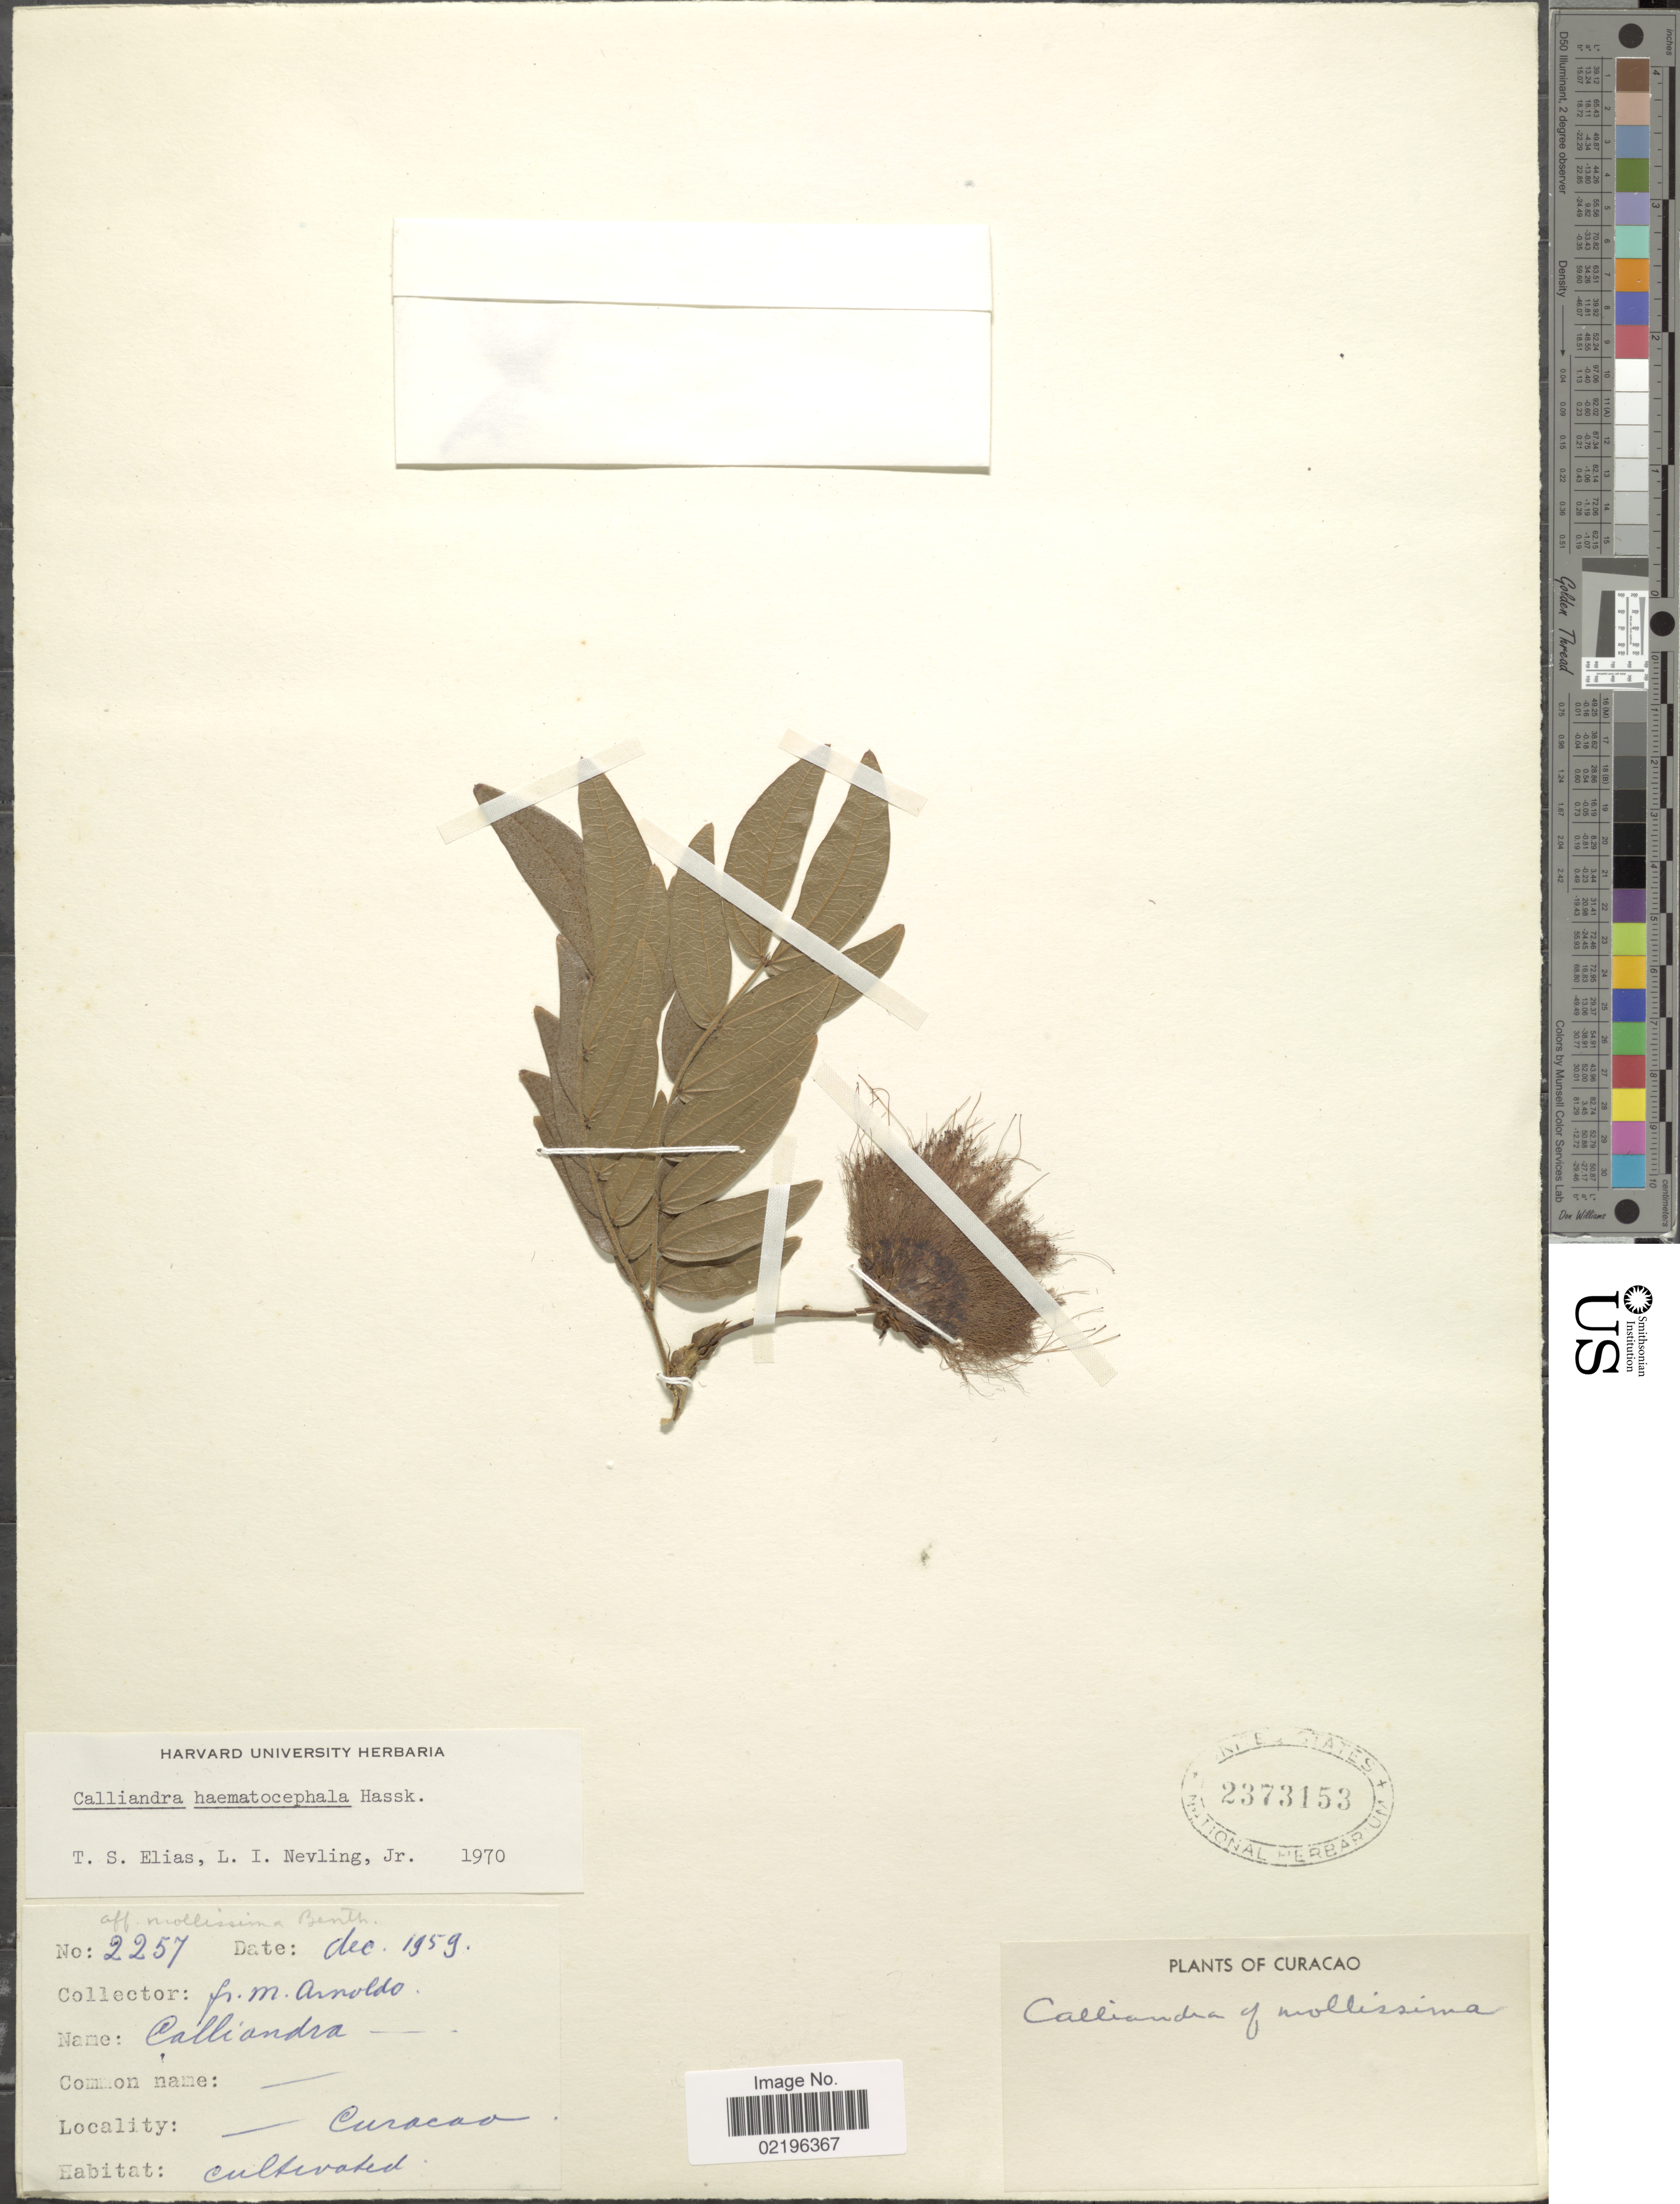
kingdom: Plantae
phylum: Tracheophyta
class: Magnoliopsida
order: Fabales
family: Fabaceae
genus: Calliandra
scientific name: Calliandra haematocephala var. haematocephala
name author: Hassk.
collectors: N. Arnoldo-Broeders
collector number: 2257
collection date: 1959-12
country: Curaçao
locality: Curacao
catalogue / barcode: US 2373153